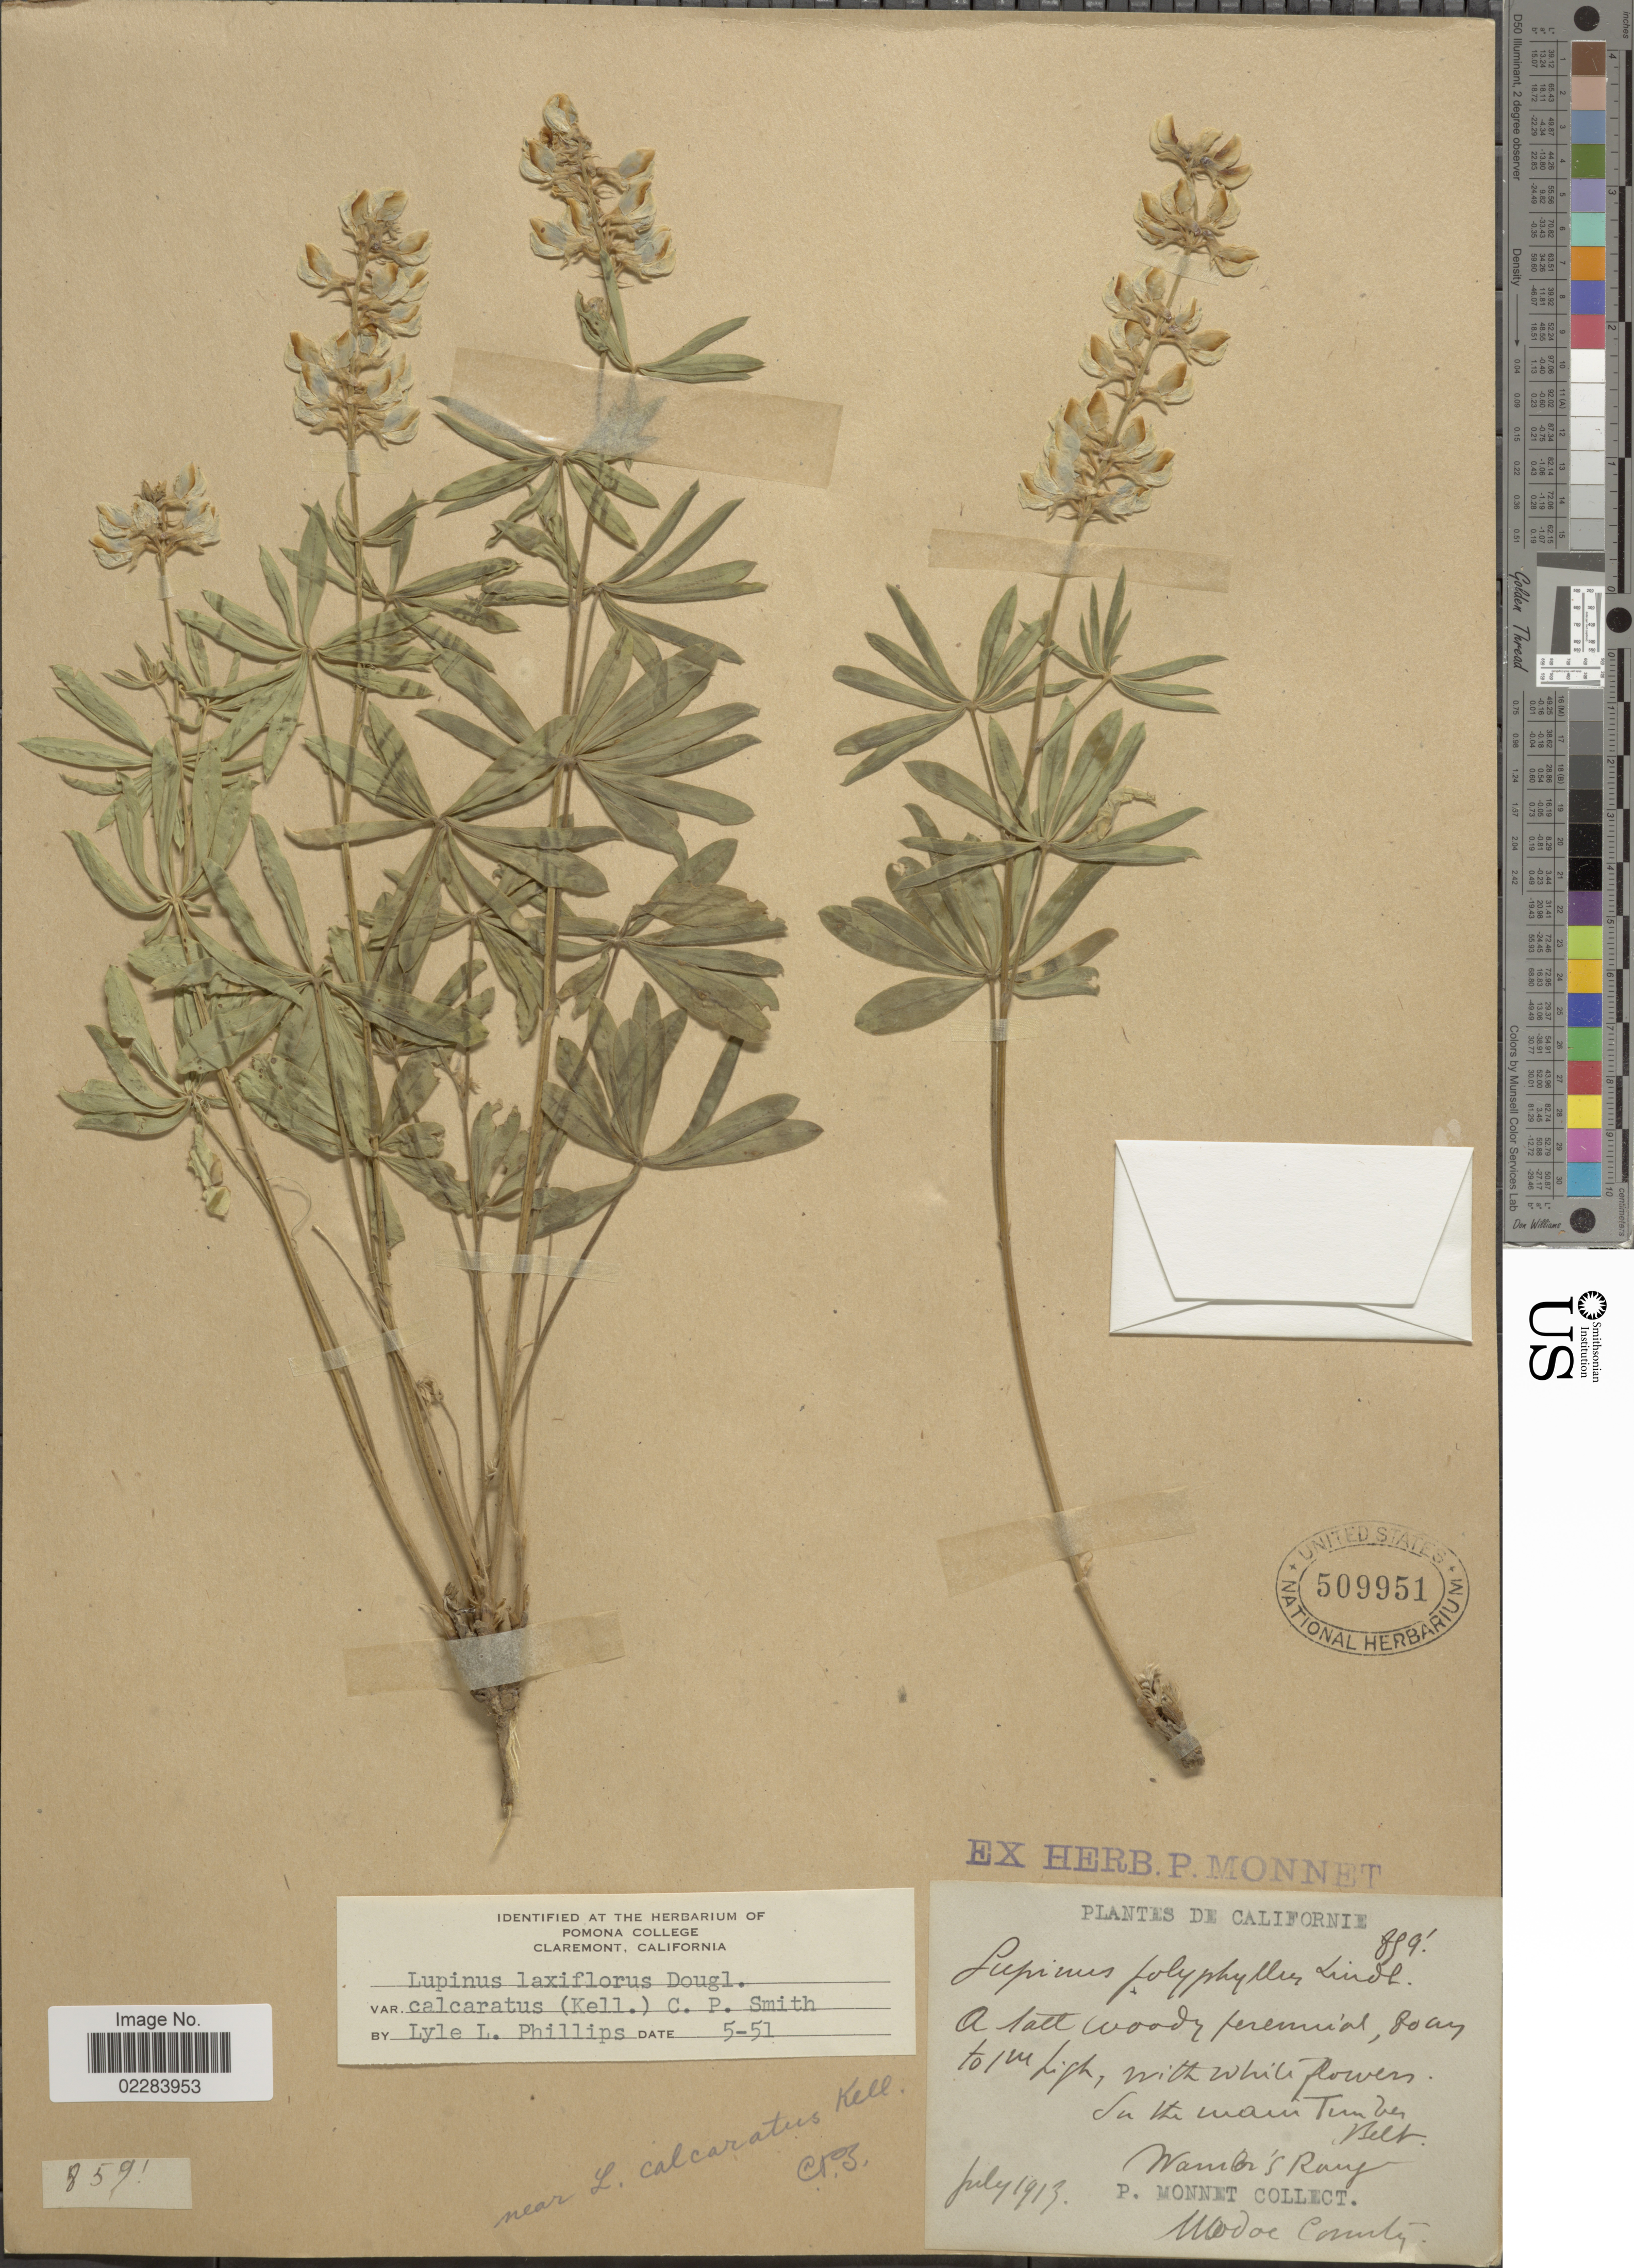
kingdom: Plantae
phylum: Tracheophyta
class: Magnoliopsida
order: Fabales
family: Fabaceae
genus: Lupinus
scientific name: Lupinus arbustus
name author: Lindl.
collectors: P. Monnet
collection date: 1913-07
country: United States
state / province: California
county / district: Modoc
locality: Californie. In the main Timber Belt. Warner's Range. Modoc County.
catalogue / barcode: US 509951